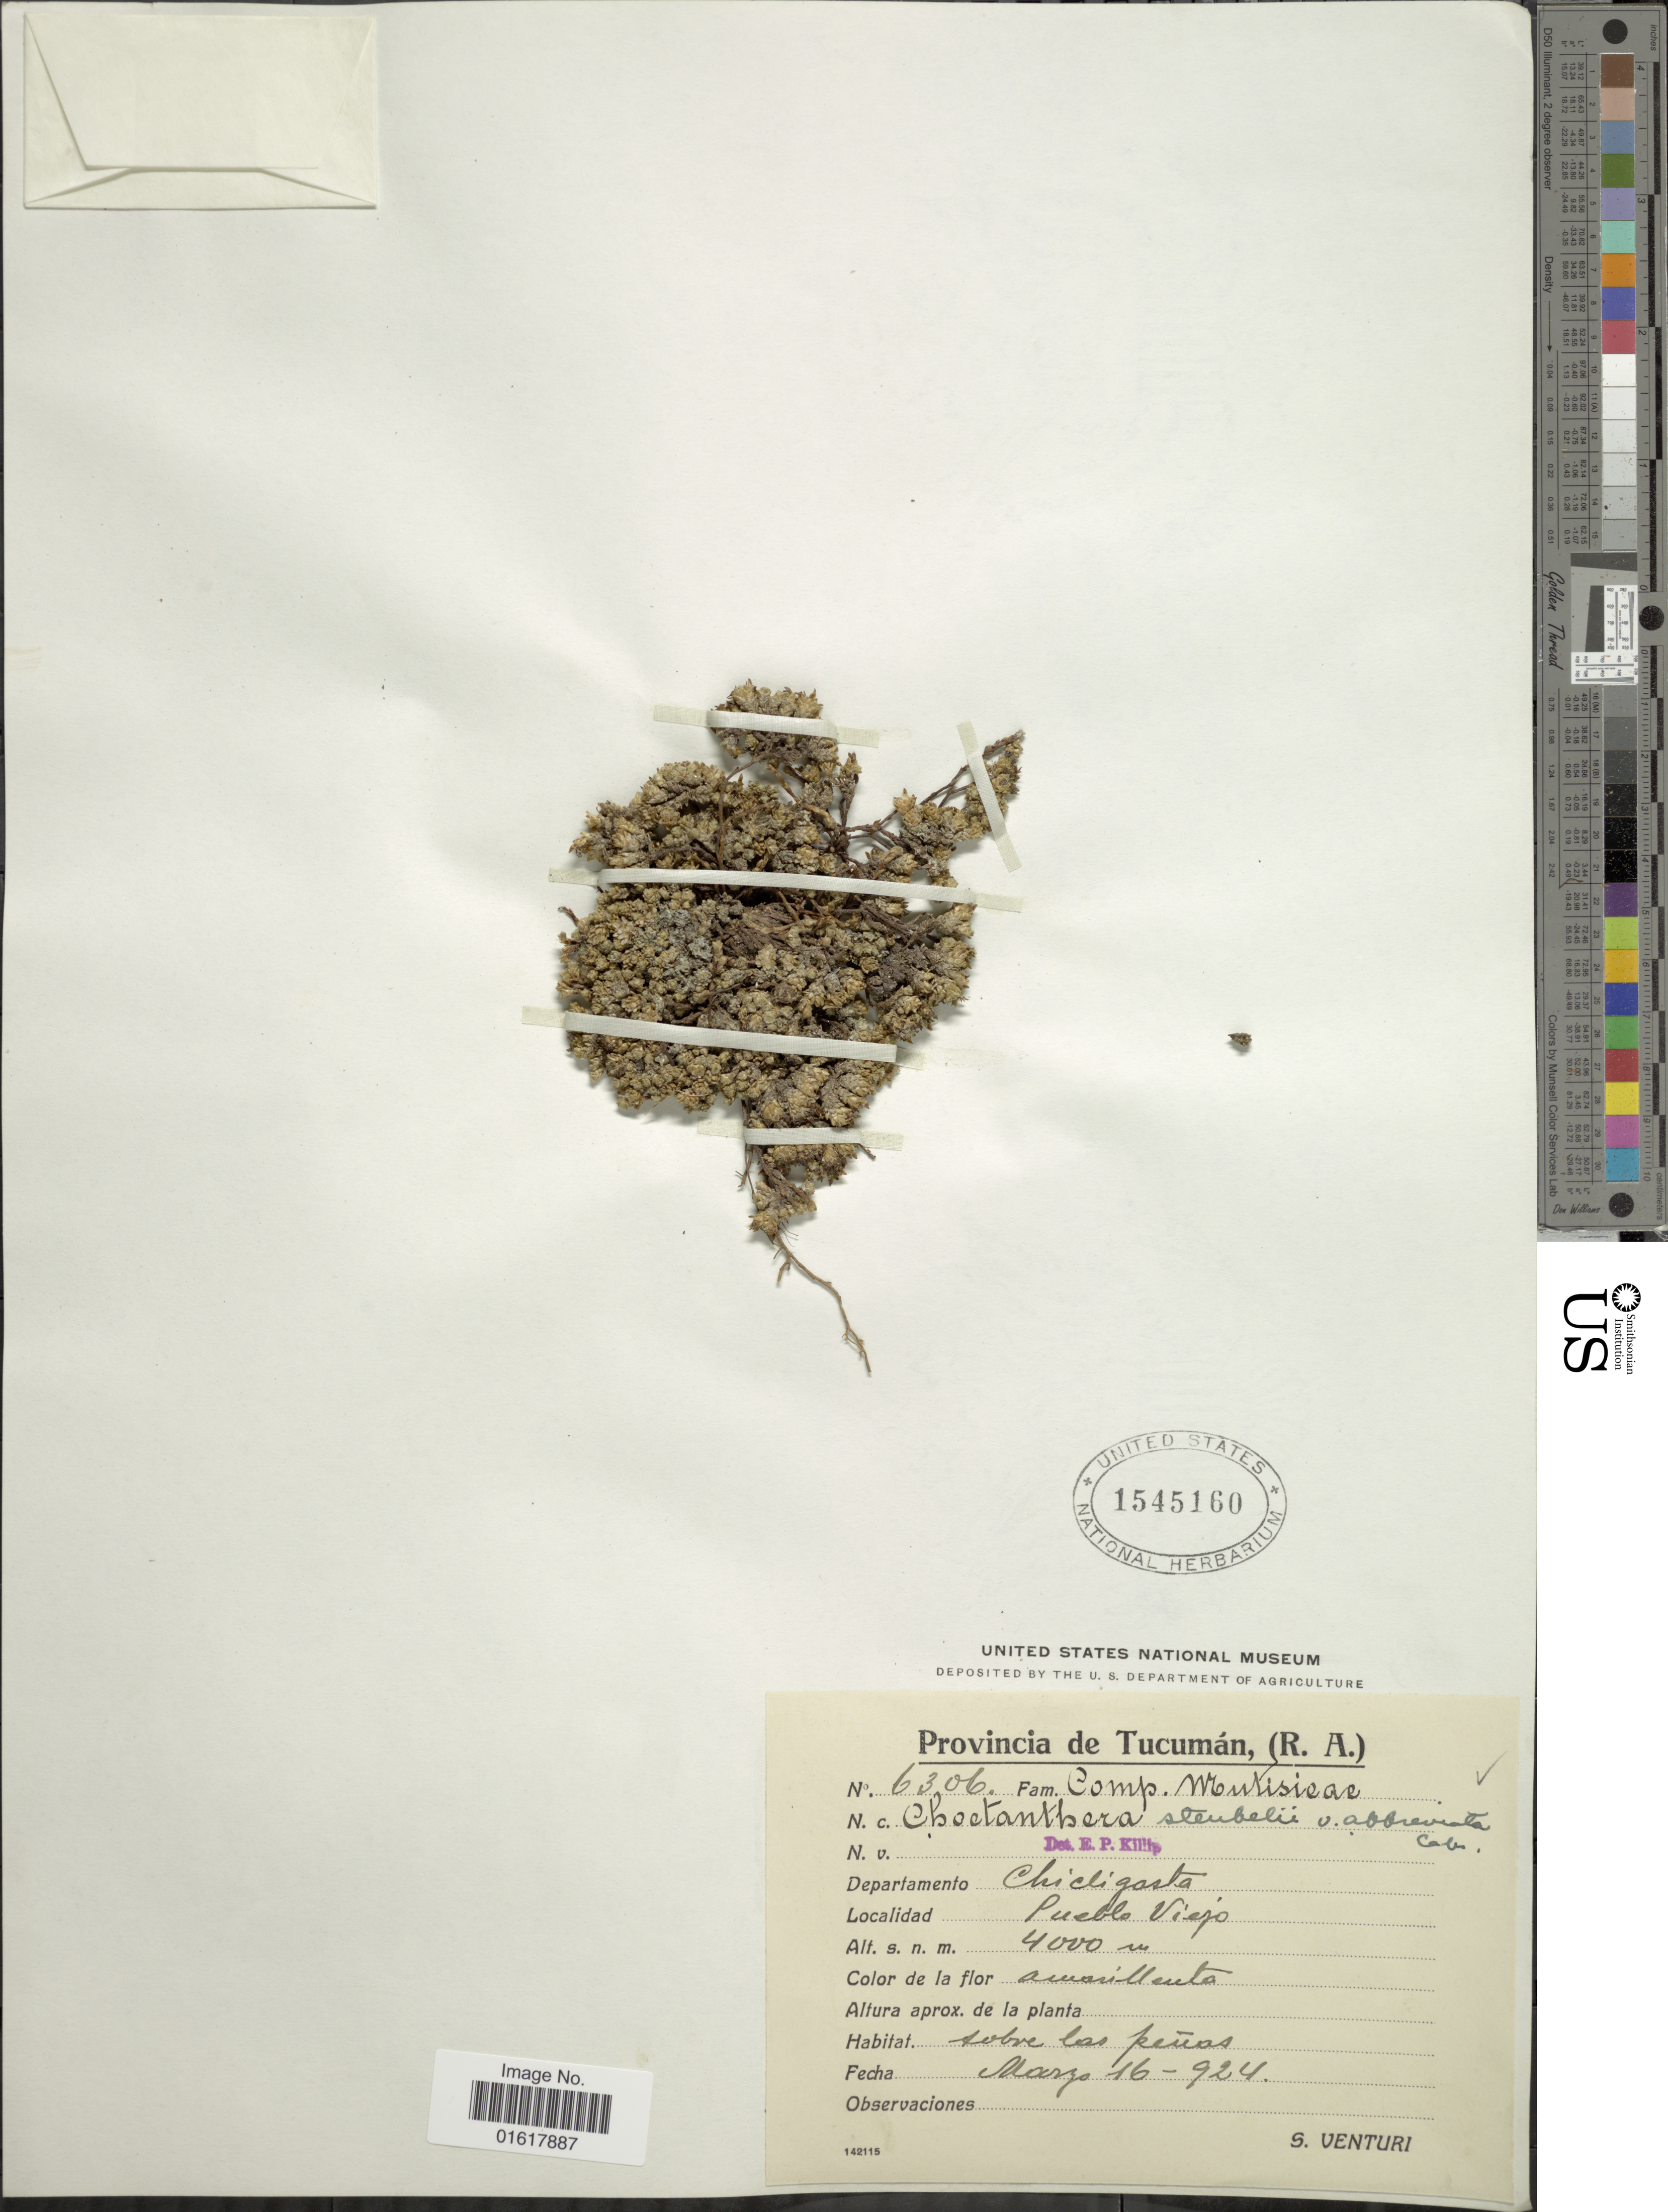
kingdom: Plantae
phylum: Tracheophyta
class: Magnoliopsida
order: Asterales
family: Asteraceae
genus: Chaetanthera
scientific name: Chaetanthera stuebelii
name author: Hieron.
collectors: S. Venturi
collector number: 6306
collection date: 1924-05-16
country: Argentina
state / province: Tucuman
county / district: Chicligasta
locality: Pueblo Viejo.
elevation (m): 4000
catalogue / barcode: US 1545160